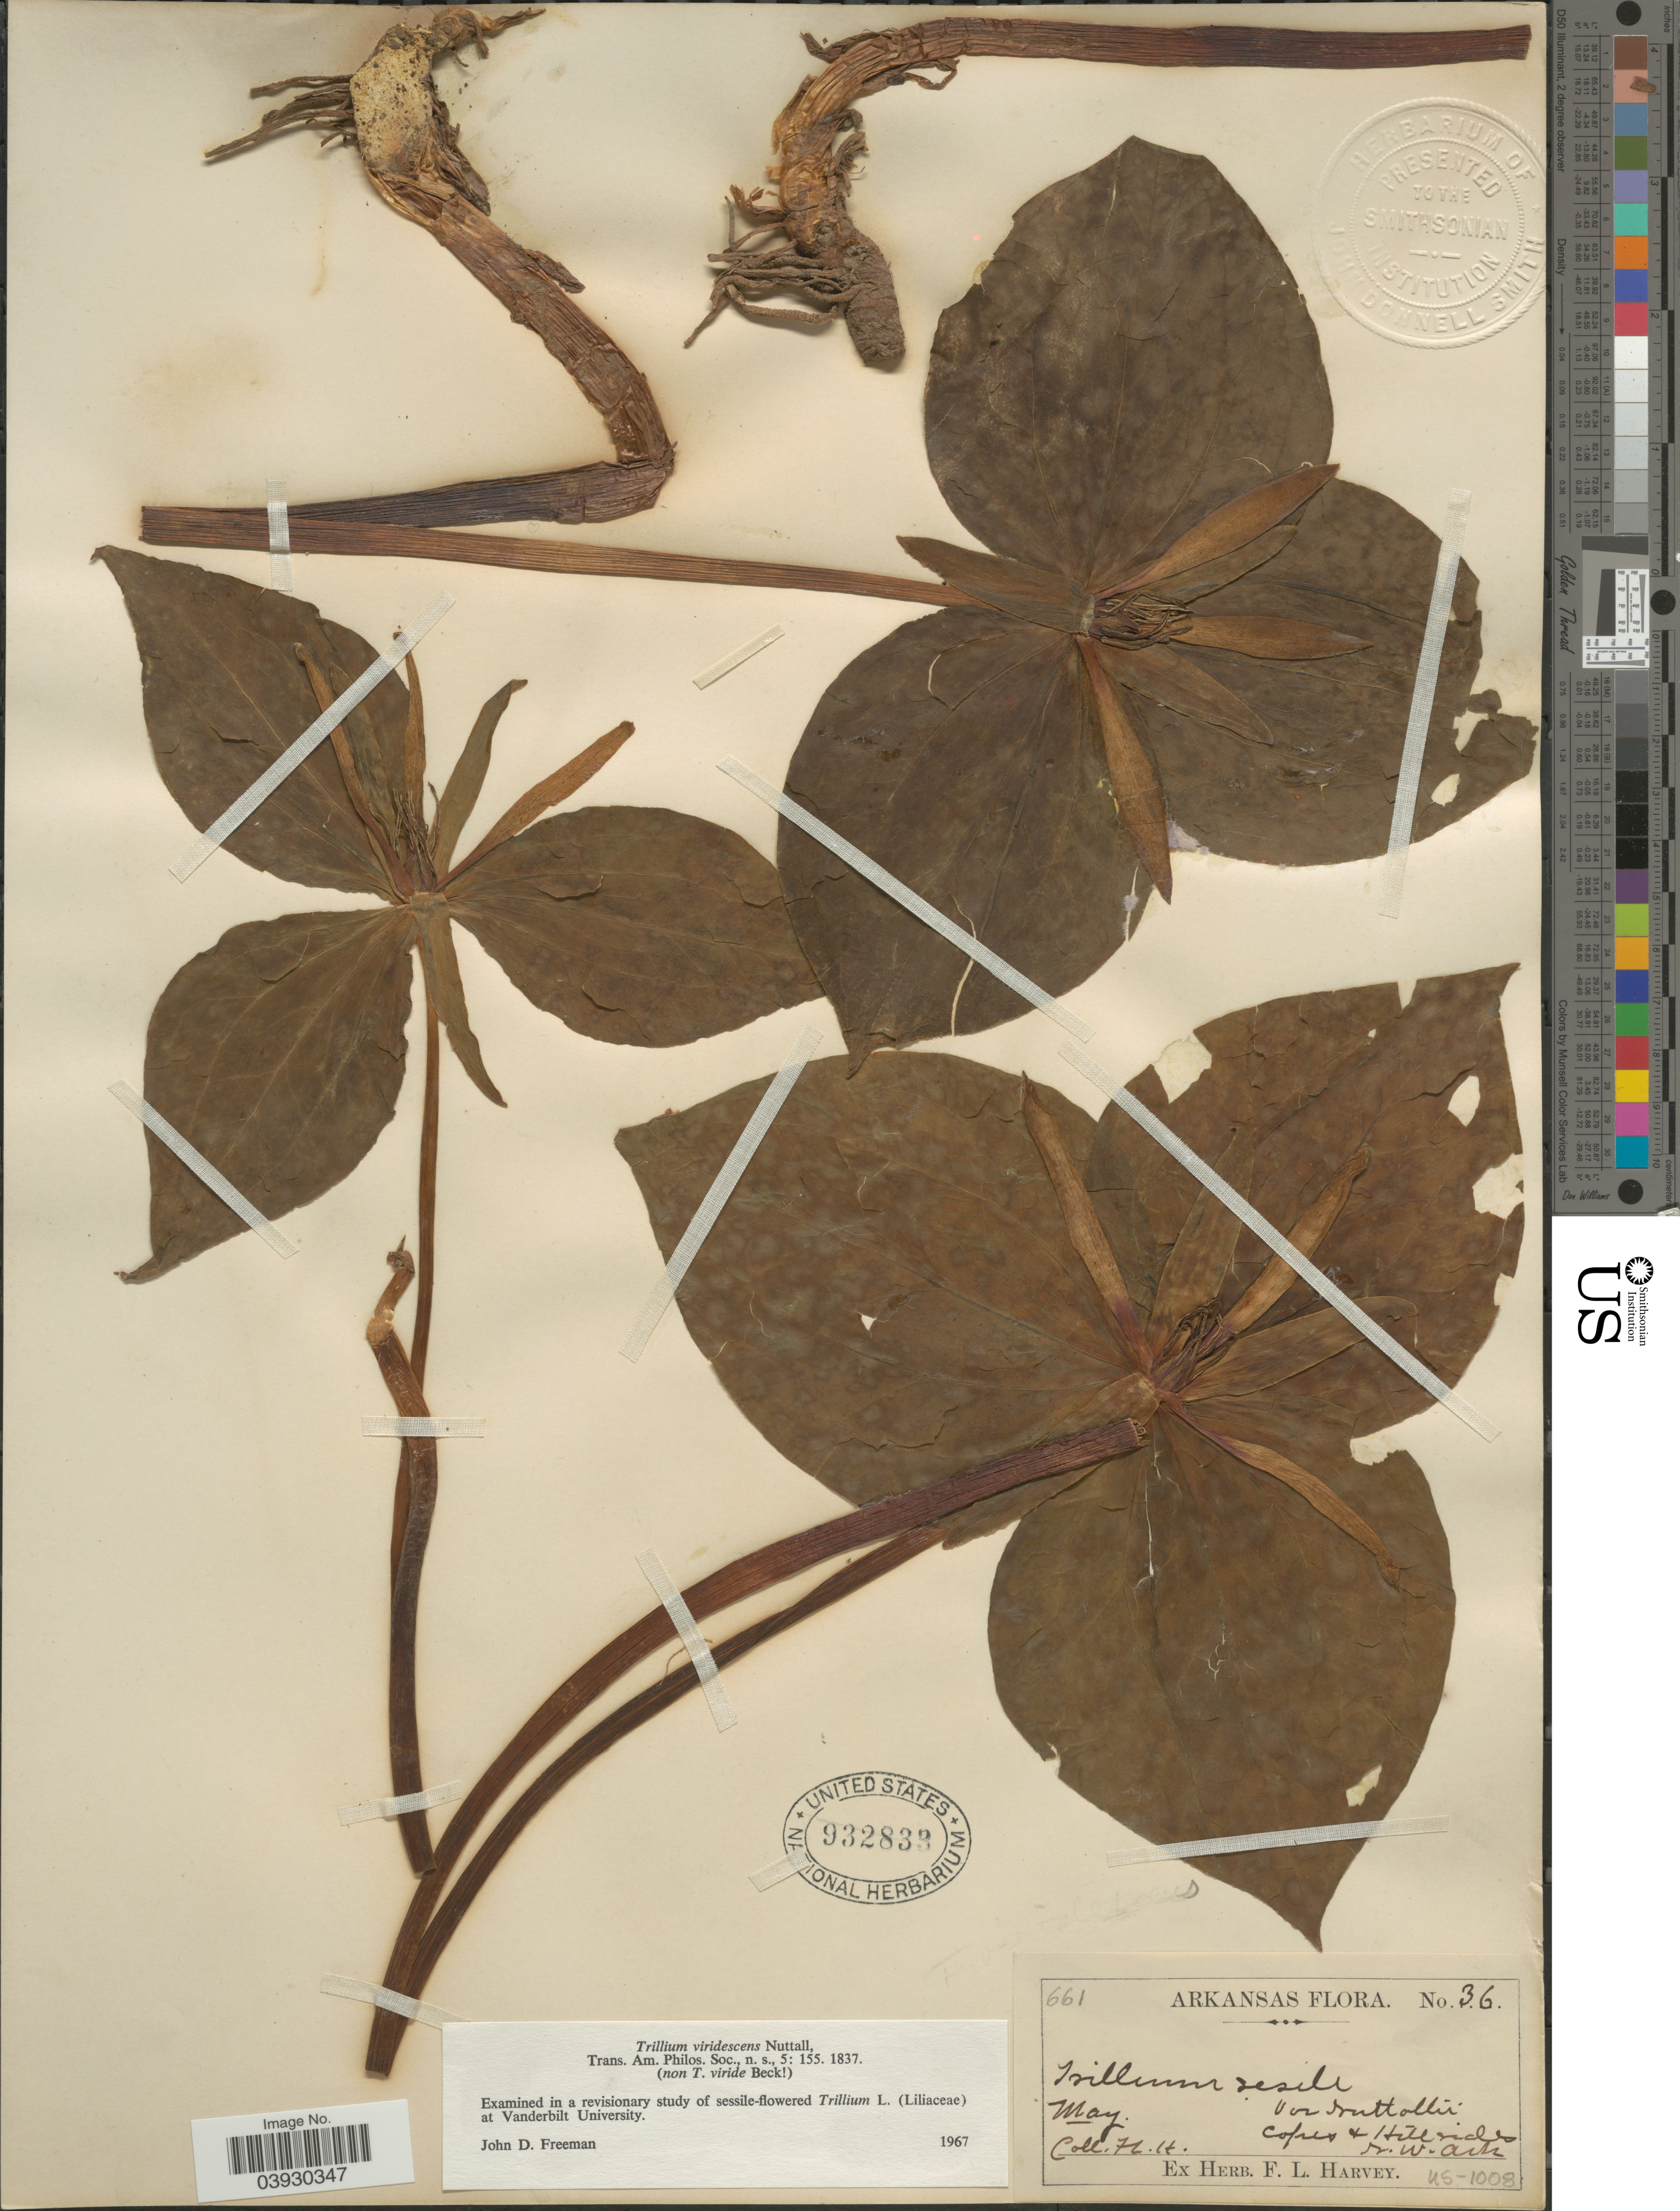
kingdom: Plantae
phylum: Tracheophyta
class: Liliopsida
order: Liliales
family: Melanthiaceae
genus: Trillium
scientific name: Trillium viridescens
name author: Nutt.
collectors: F. L. Harvey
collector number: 36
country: United States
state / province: Arkansas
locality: Cofres of Hill sides N.W. Ark.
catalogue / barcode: US 932833